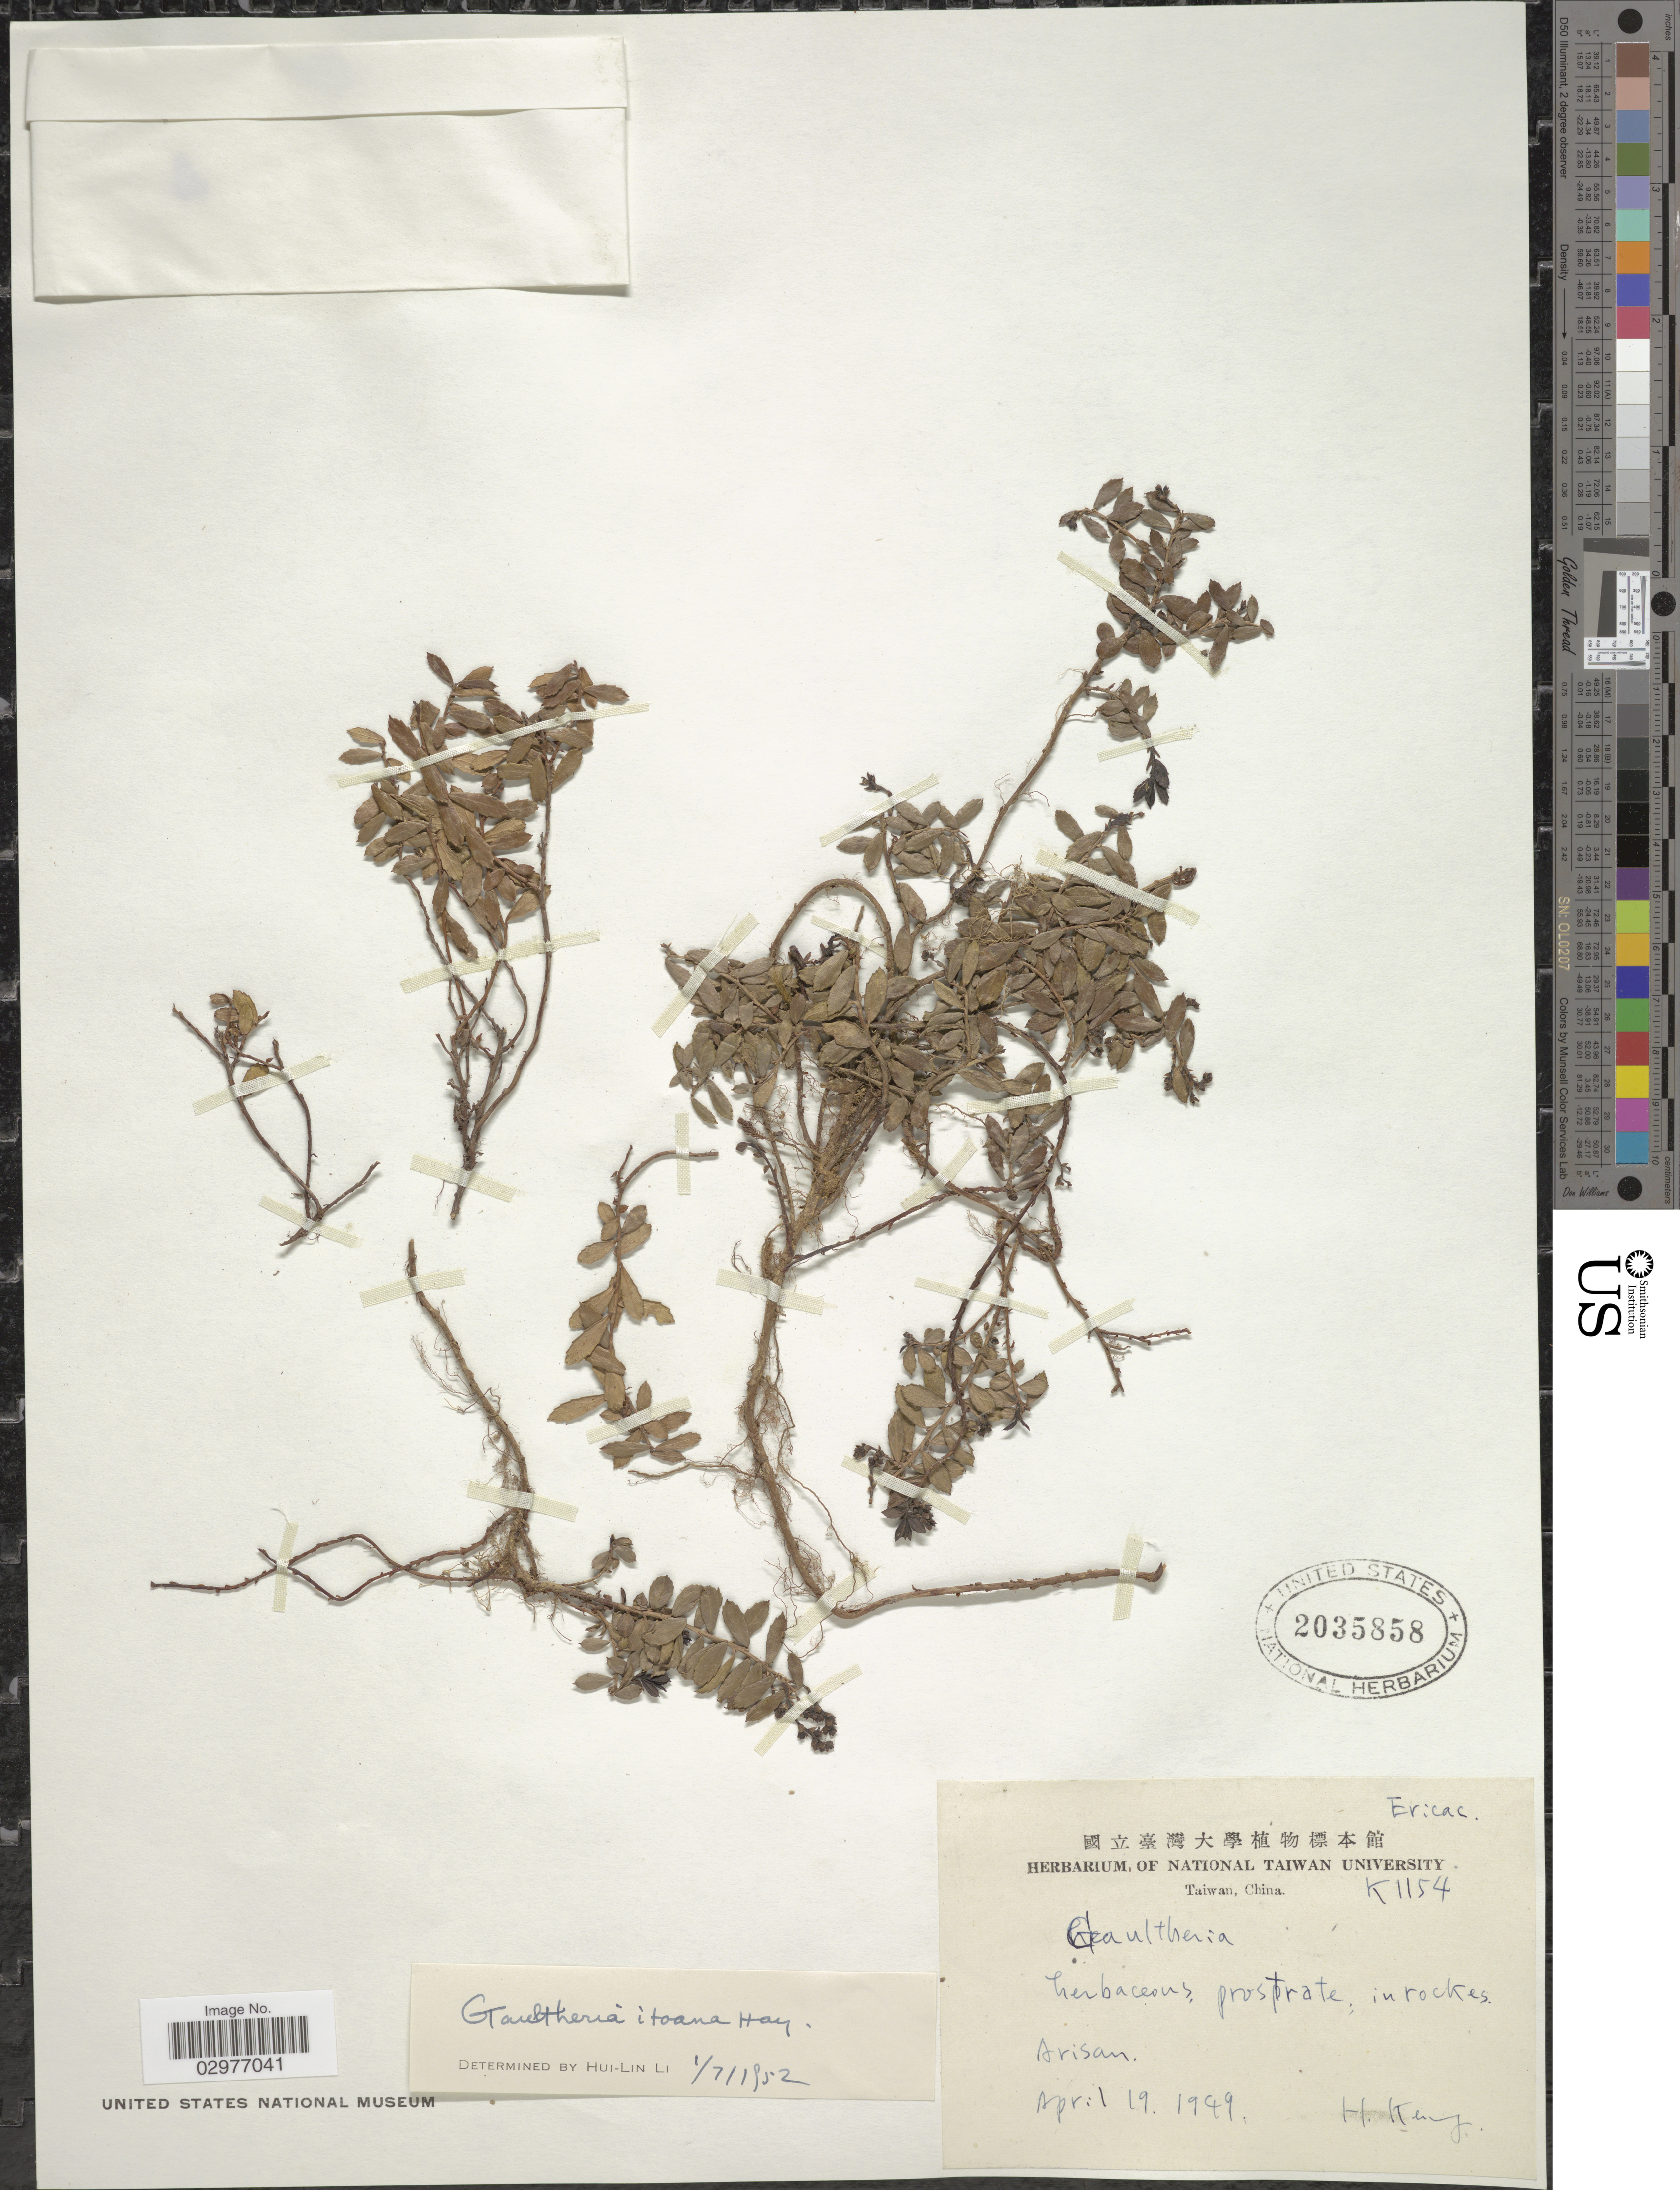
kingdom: Plantae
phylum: Tracheophyta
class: Magnoliopsida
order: Ericales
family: Ericaceae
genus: Gaultheria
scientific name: Gaultheria itoana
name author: Hayata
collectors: H. Keng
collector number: K1154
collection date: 1949-04-19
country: Taiwan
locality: Arisan.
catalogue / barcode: US 2035858